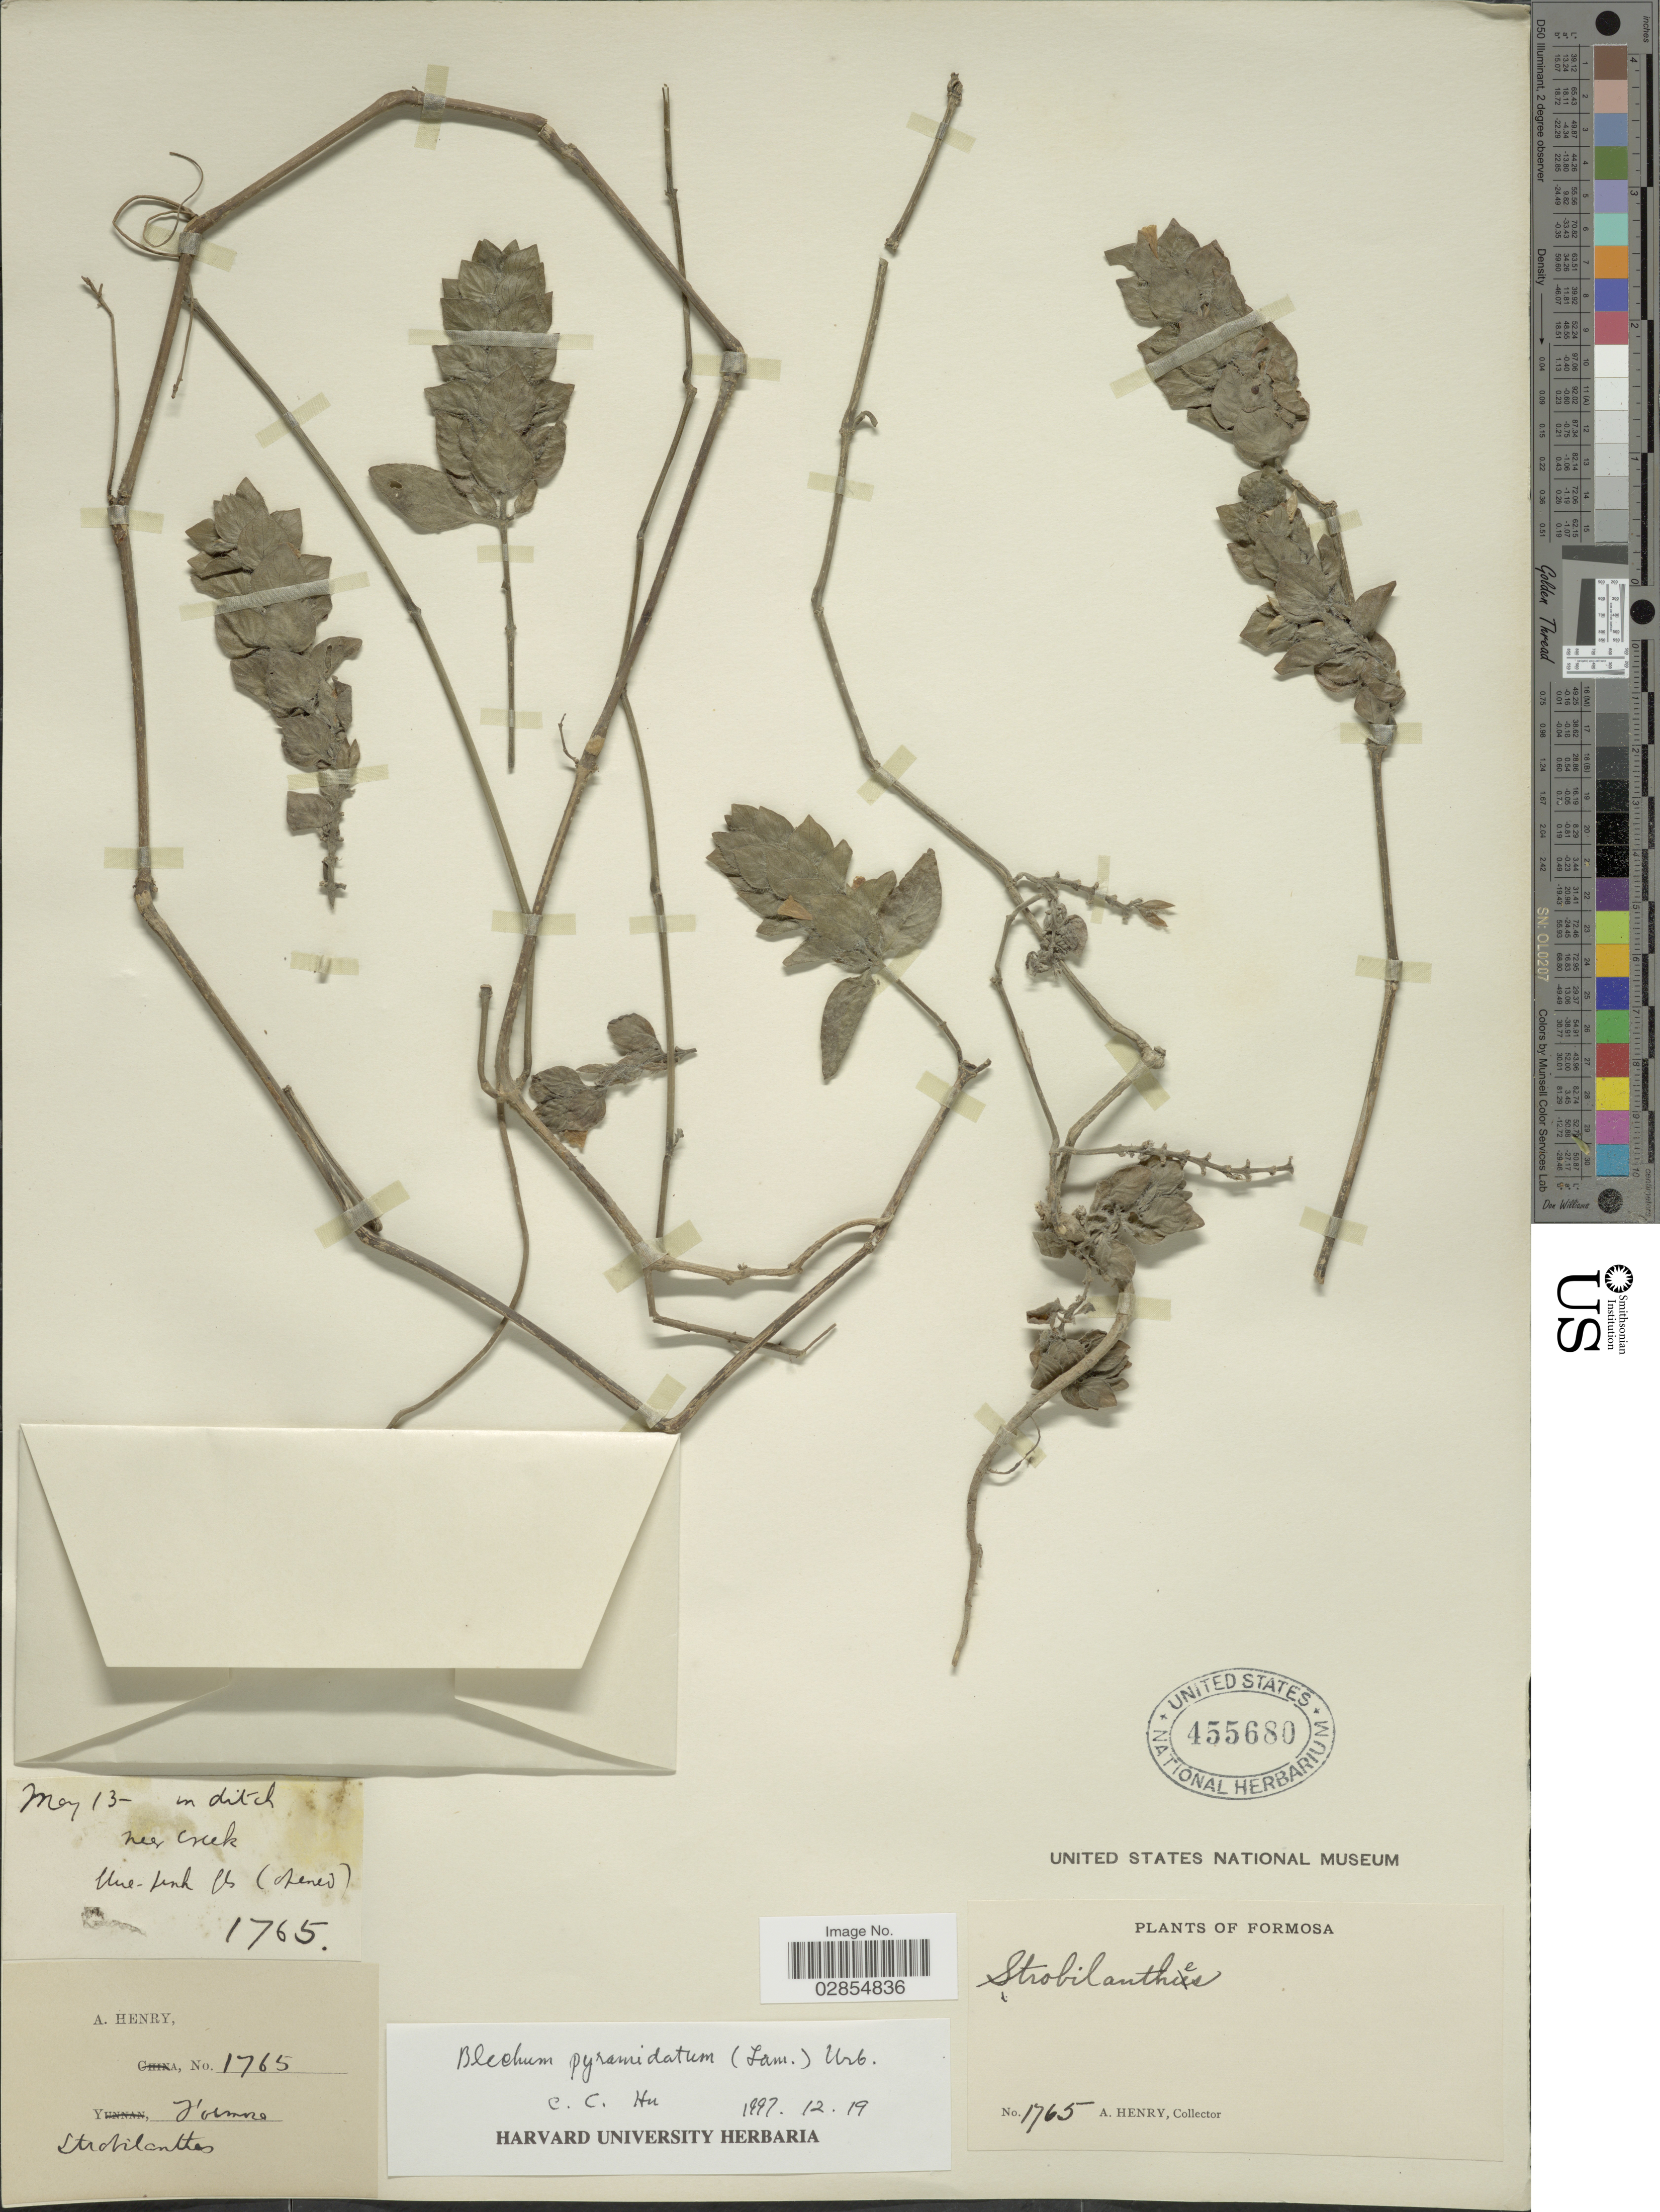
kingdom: Plantae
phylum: Tracheophyta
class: Magnoliopsida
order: Lamiales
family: Acanthaceae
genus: Blechum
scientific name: Blechum pyramidatum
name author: (Lam.) Urb.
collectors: A. Henry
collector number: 1765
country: Taiwan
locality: Formosa.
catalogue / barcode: US 455680